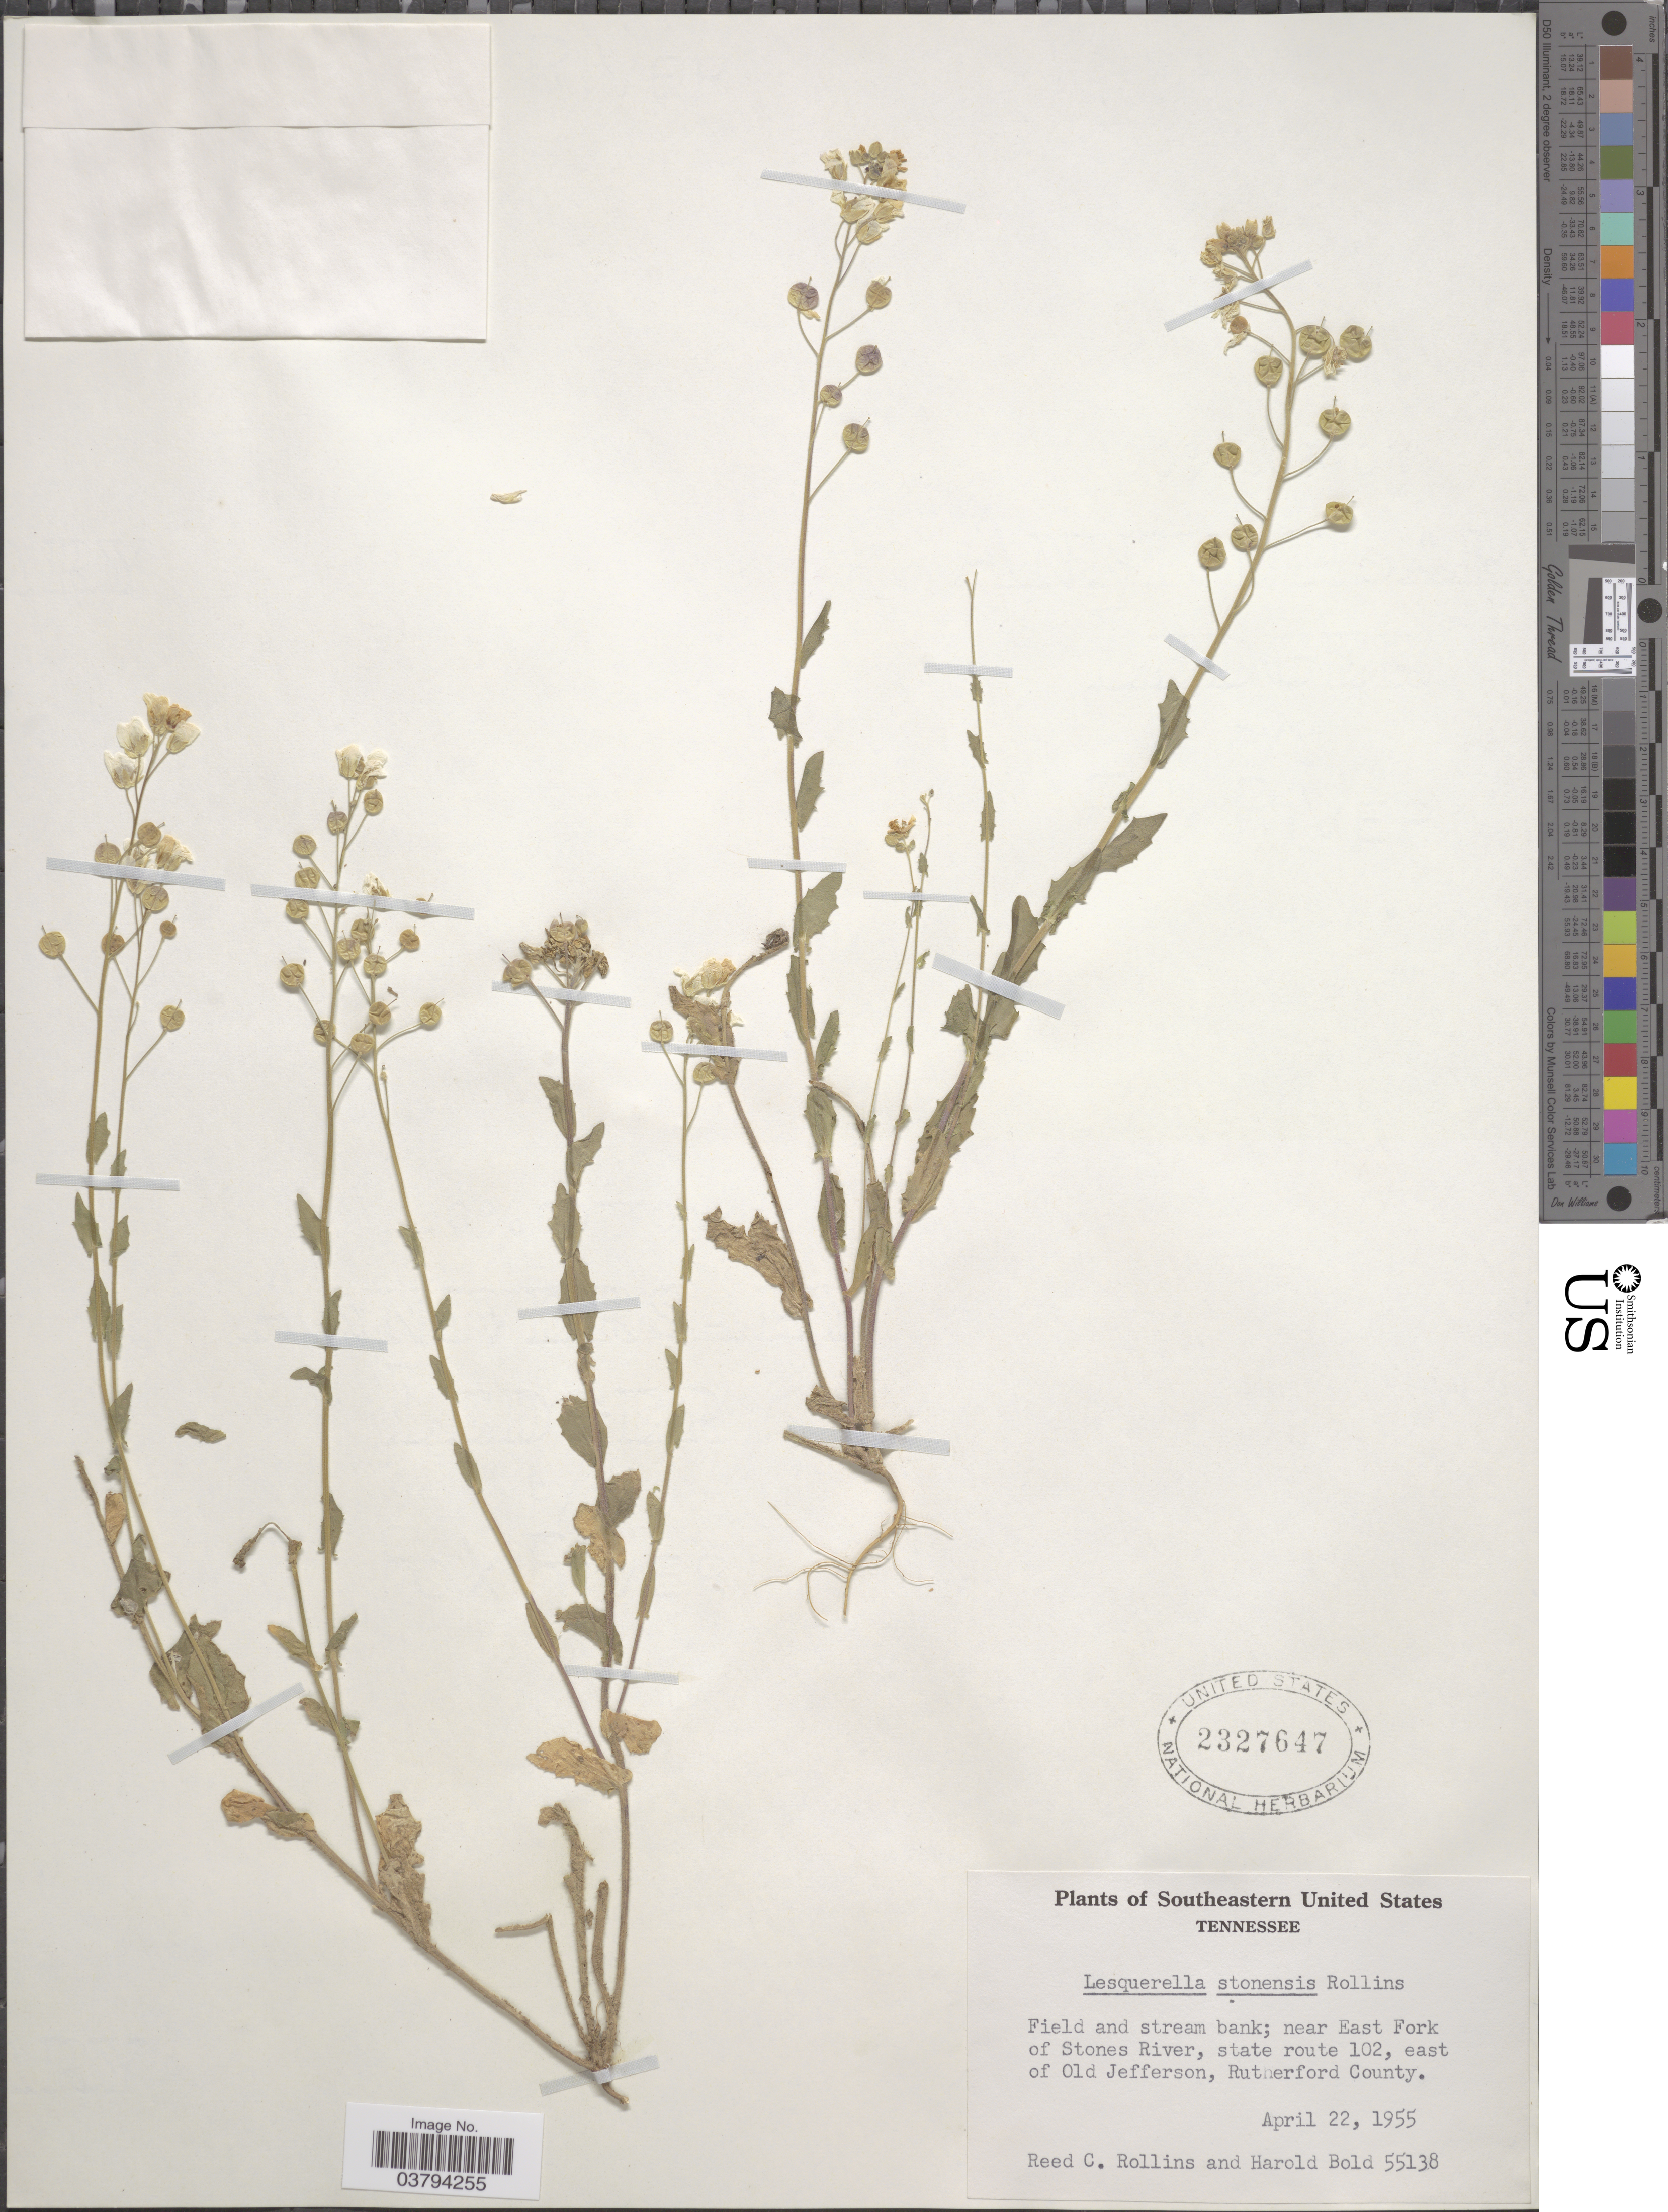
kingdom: Plantae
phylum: Tracheophyta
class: Magnoliopsida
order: Brassicales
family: Brassicaceae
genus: Lesquerella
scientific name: Lesquerella stonensis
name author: Rollins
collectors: R. C. Rollins & H. Bold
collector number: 55138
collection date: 1955-04-22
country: United States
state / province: Tennessee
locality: Near East Fork of Stones River, state route 102, east of Old Jefferson, Rutherford County.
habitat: field and stream bank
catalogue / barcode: US 2327647